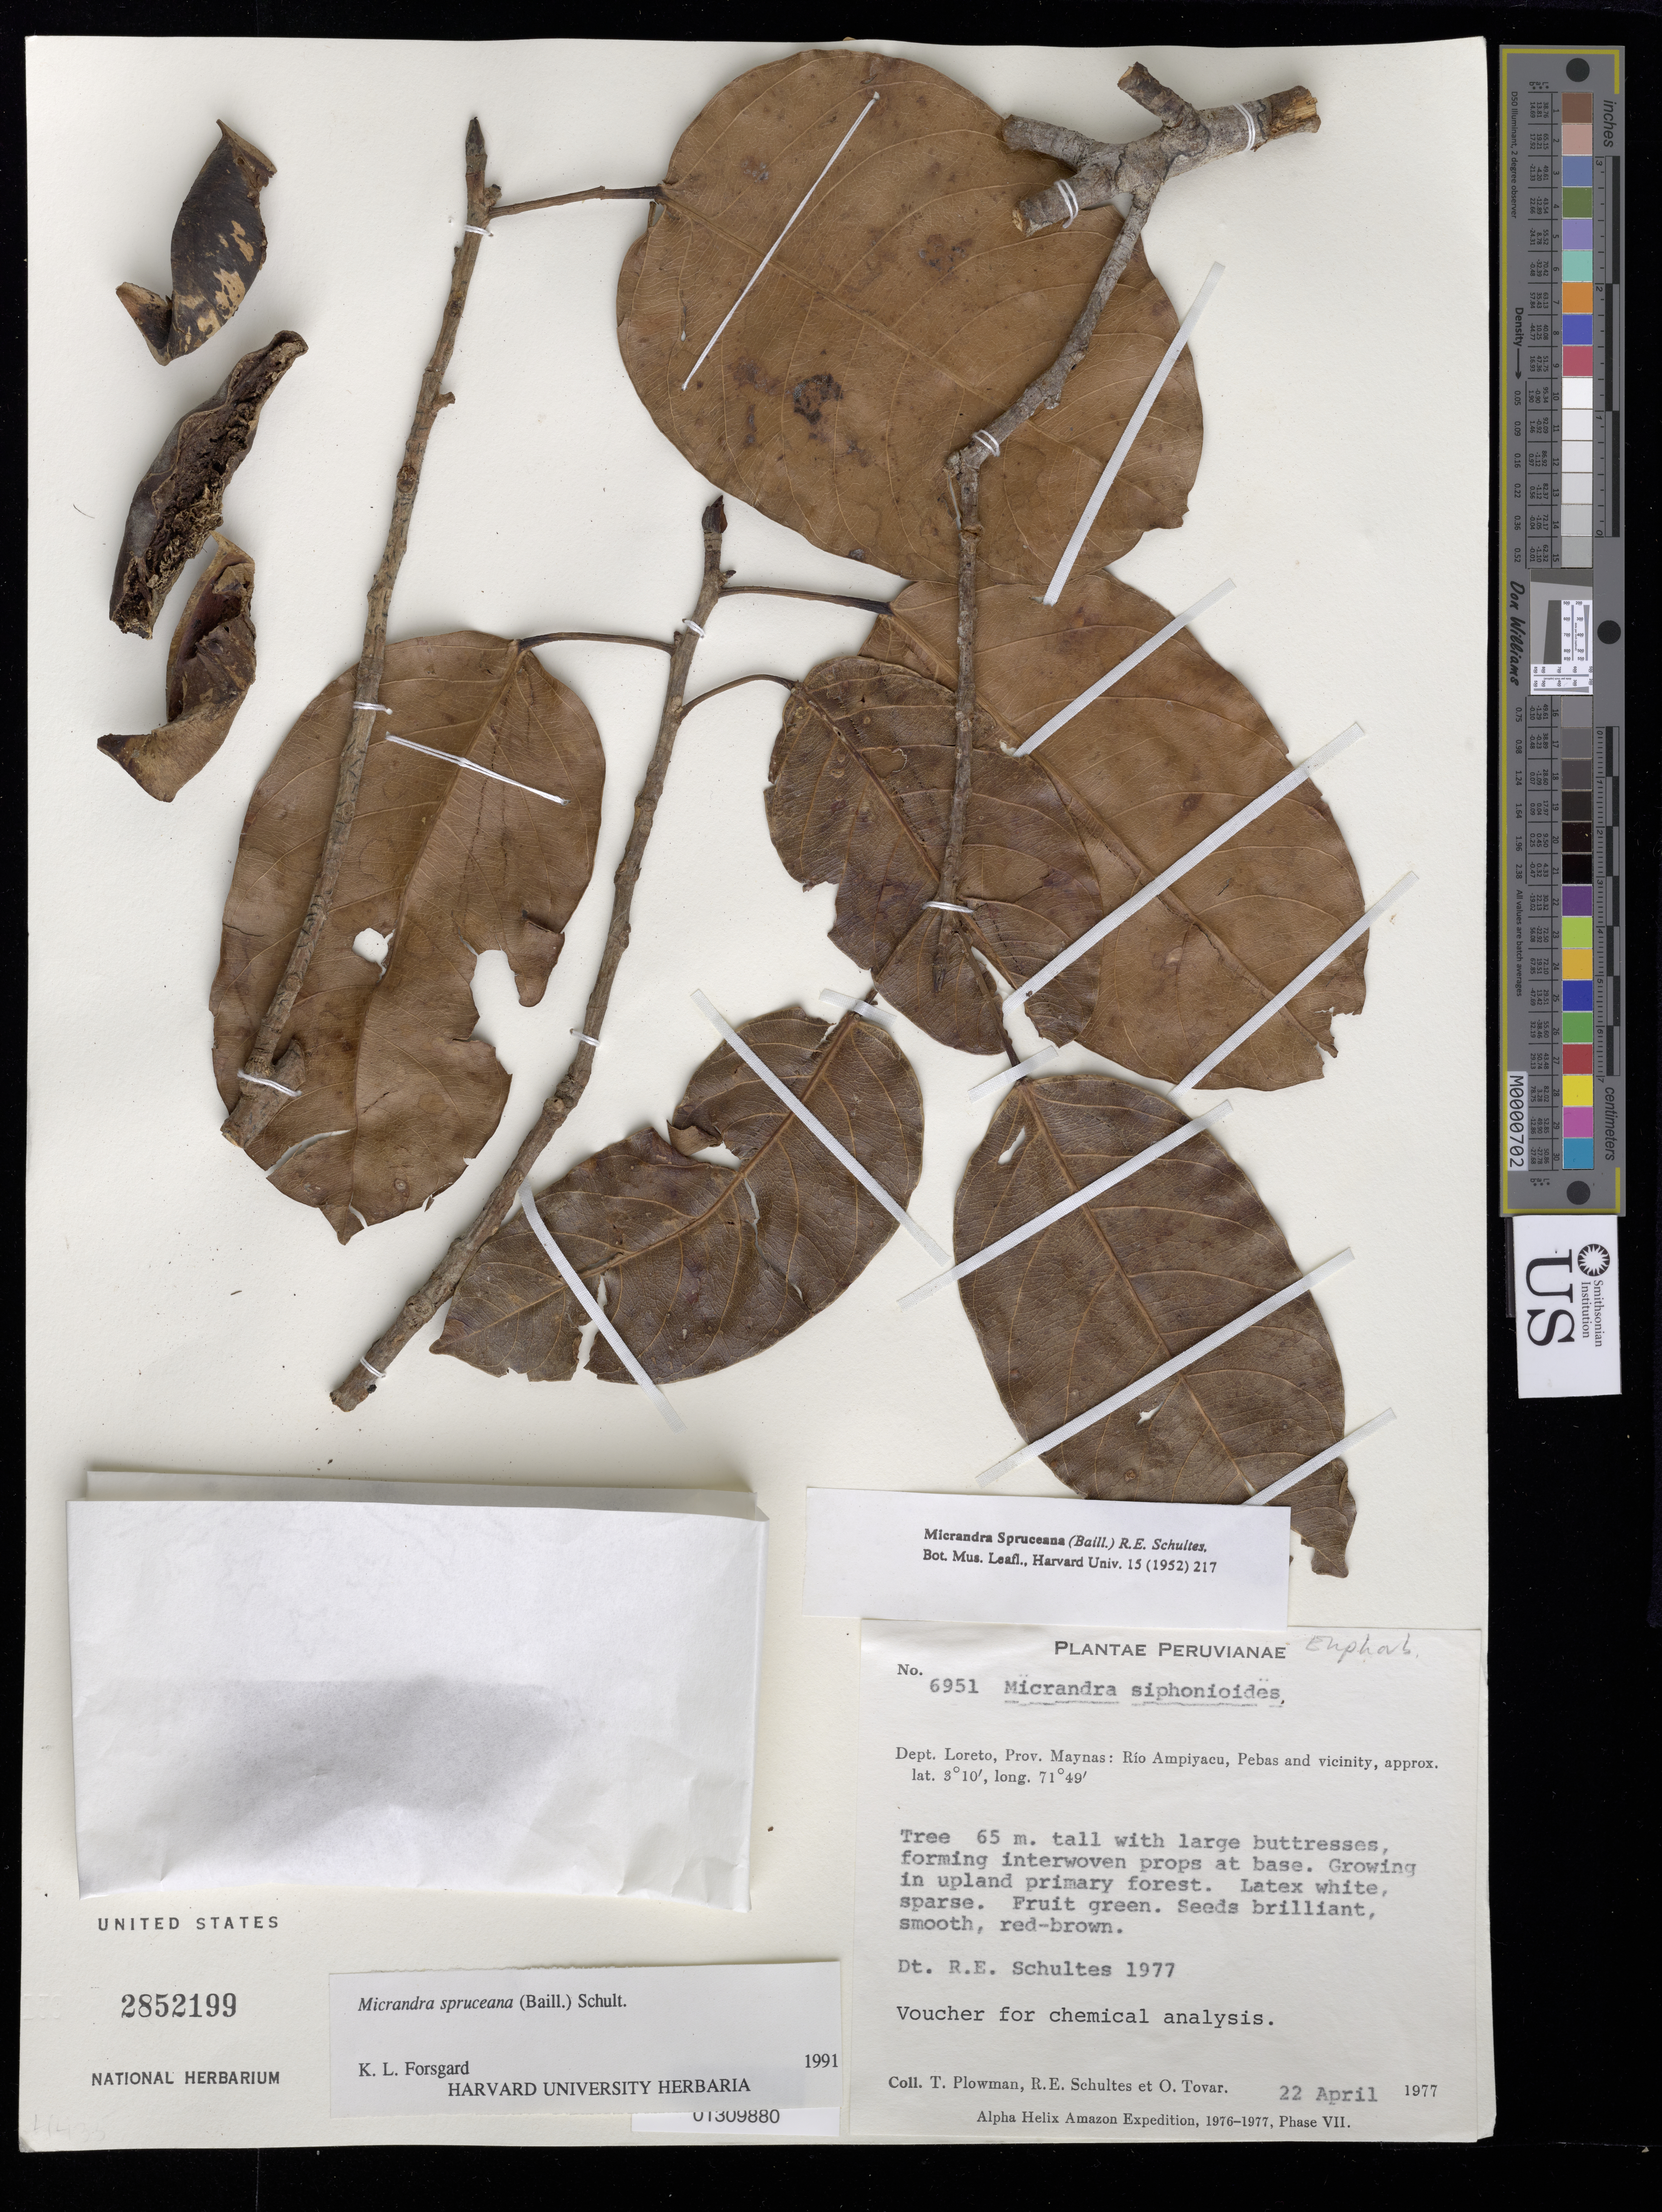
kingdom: Plantae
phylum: Tracheophyta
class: Magnoliopsida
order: Malpighiales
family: Euphorbiaceae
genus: Micrandra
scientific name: Micrandra spruceana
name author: (Baill.) Schult.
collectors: T. Plowman, R. E. Schultes & O. Tovar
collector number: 6951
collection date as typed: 22 Apr 1977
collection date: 1977-04-22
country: Peru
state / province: Loreto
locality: Prov Maynas: Rio Ampiyacu, Pebas and vicinity.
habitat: Tree.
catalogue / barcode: US 2852199